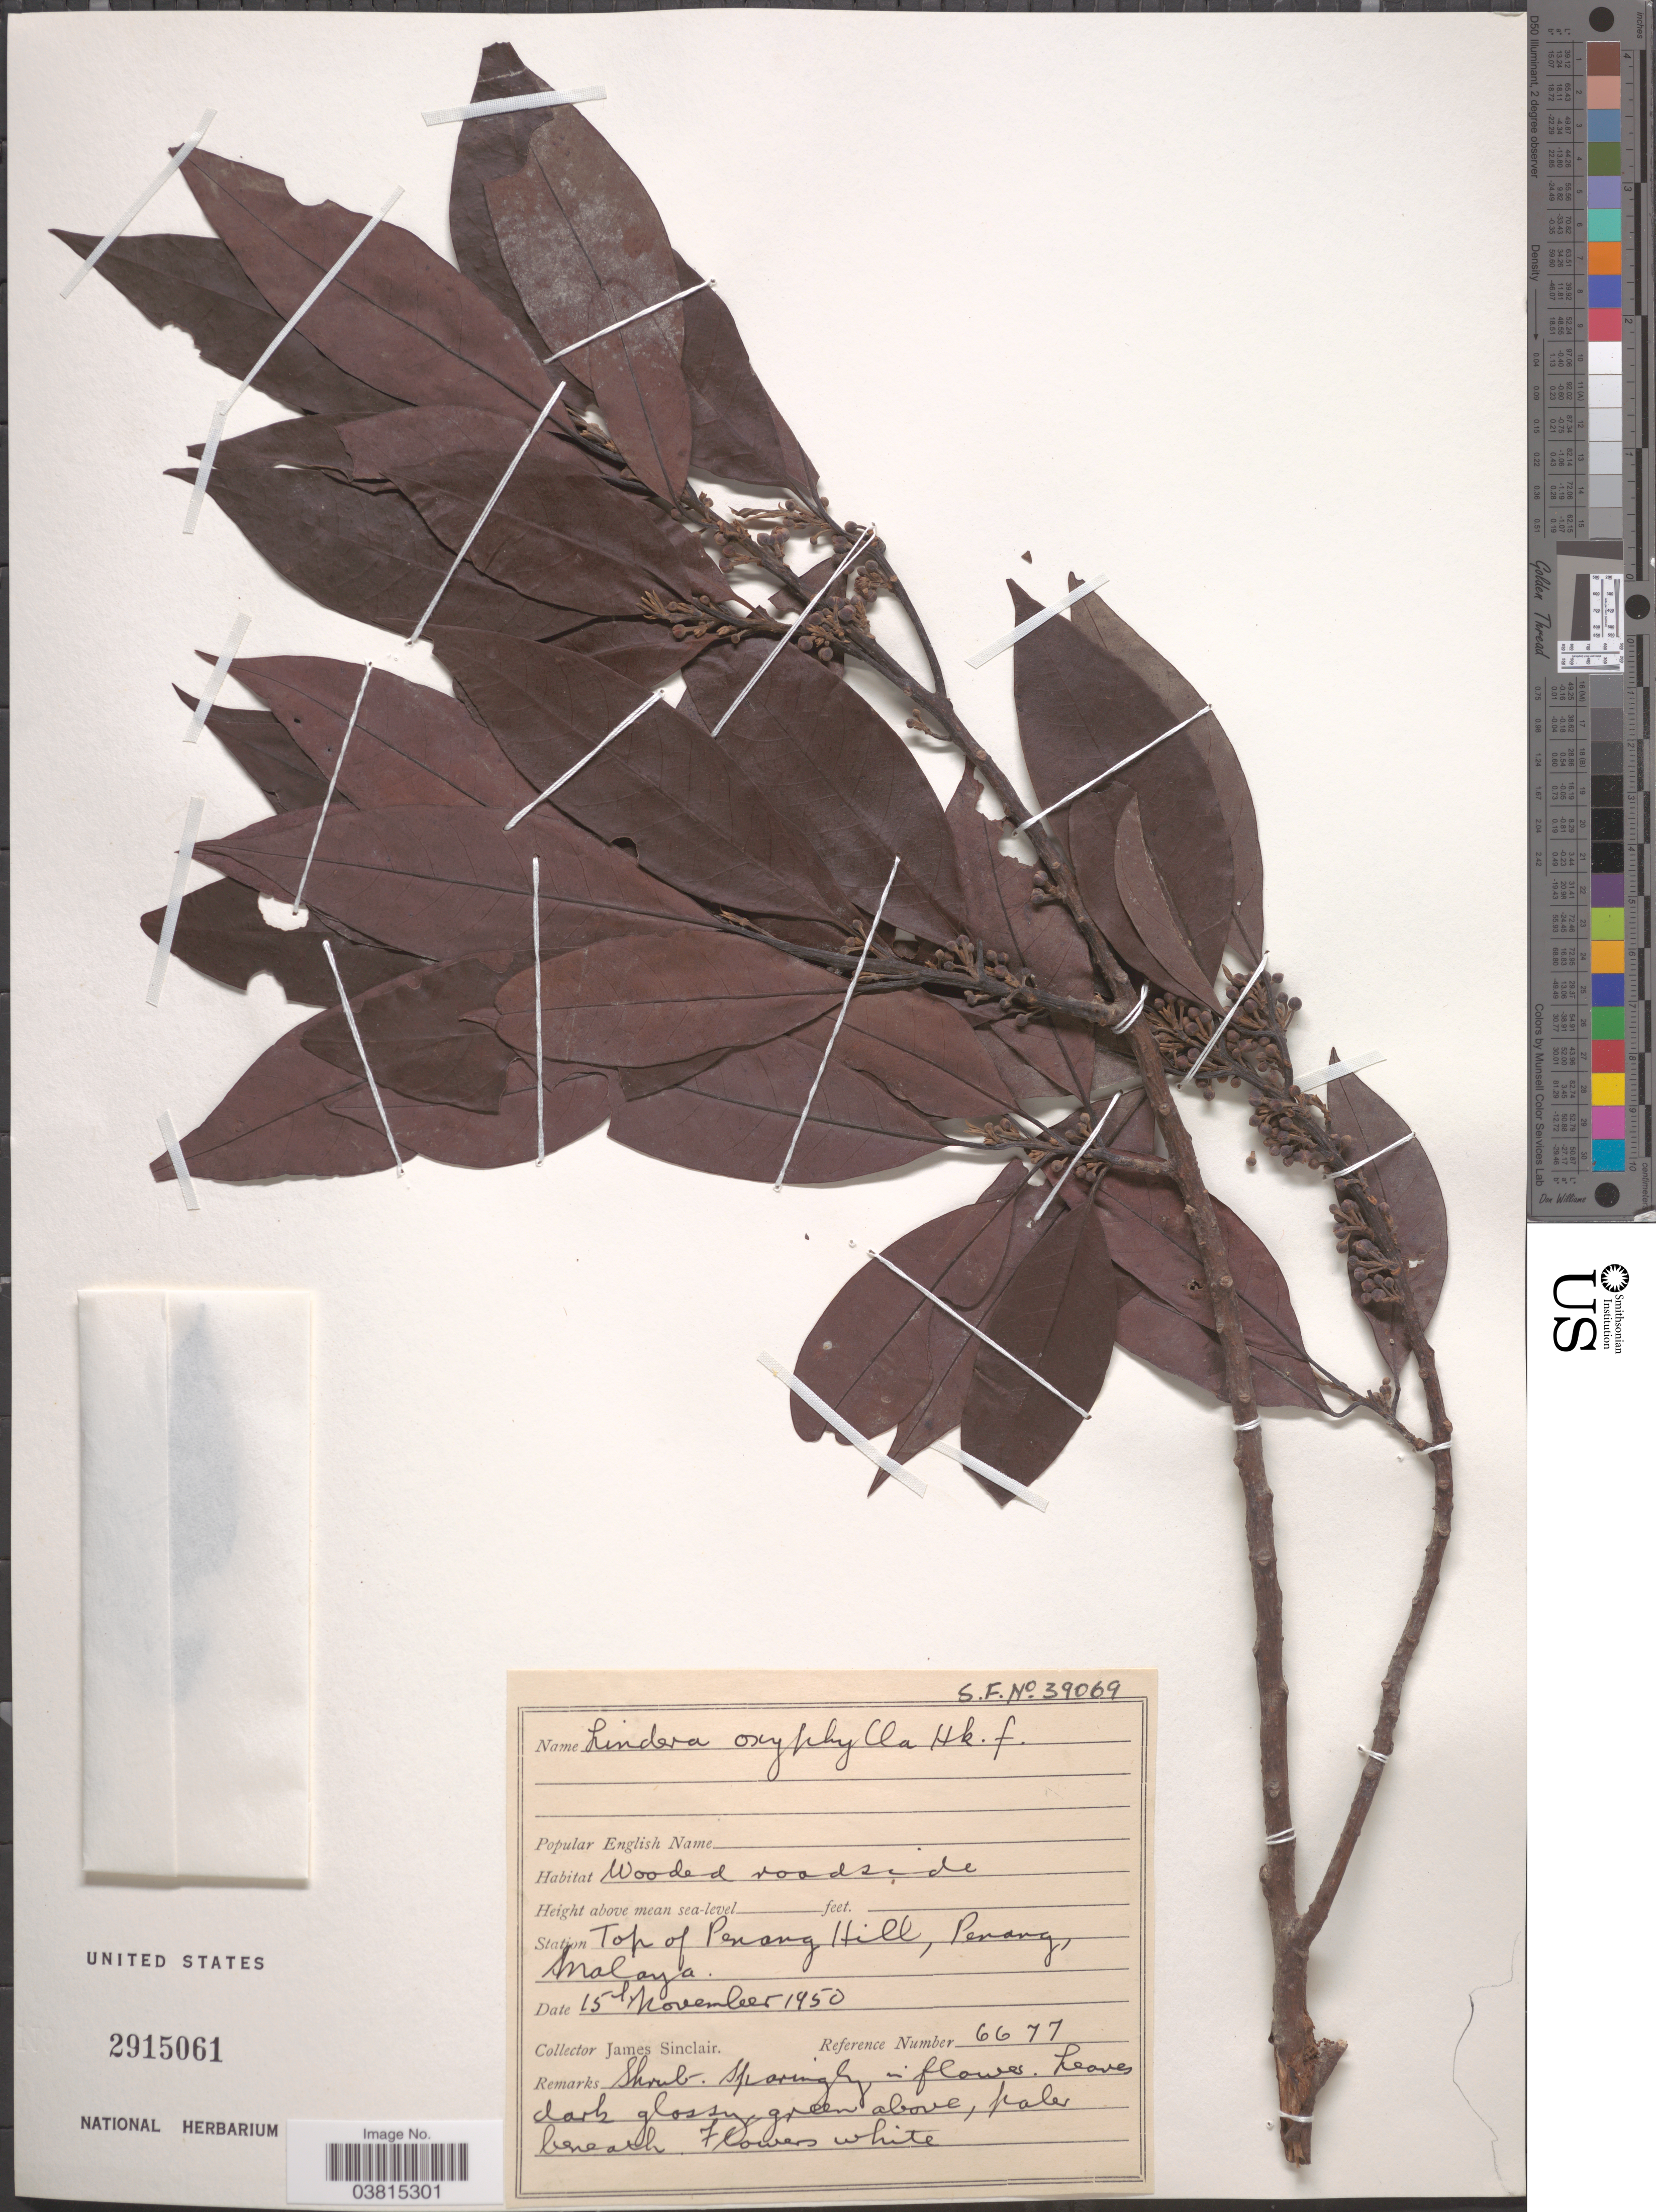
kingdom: Plantae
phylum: Tracheophyta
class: Magnoliopsida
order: Laurales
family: Lauraceae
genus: Lindera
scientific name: Lindera oxyphylla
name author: Hook. f.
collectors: J. Sinclair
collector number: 6677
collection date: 1950-11-15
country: Malaysia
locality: Station Top of Penang Hill, Penang, Malaya.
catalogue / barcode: US 2915061